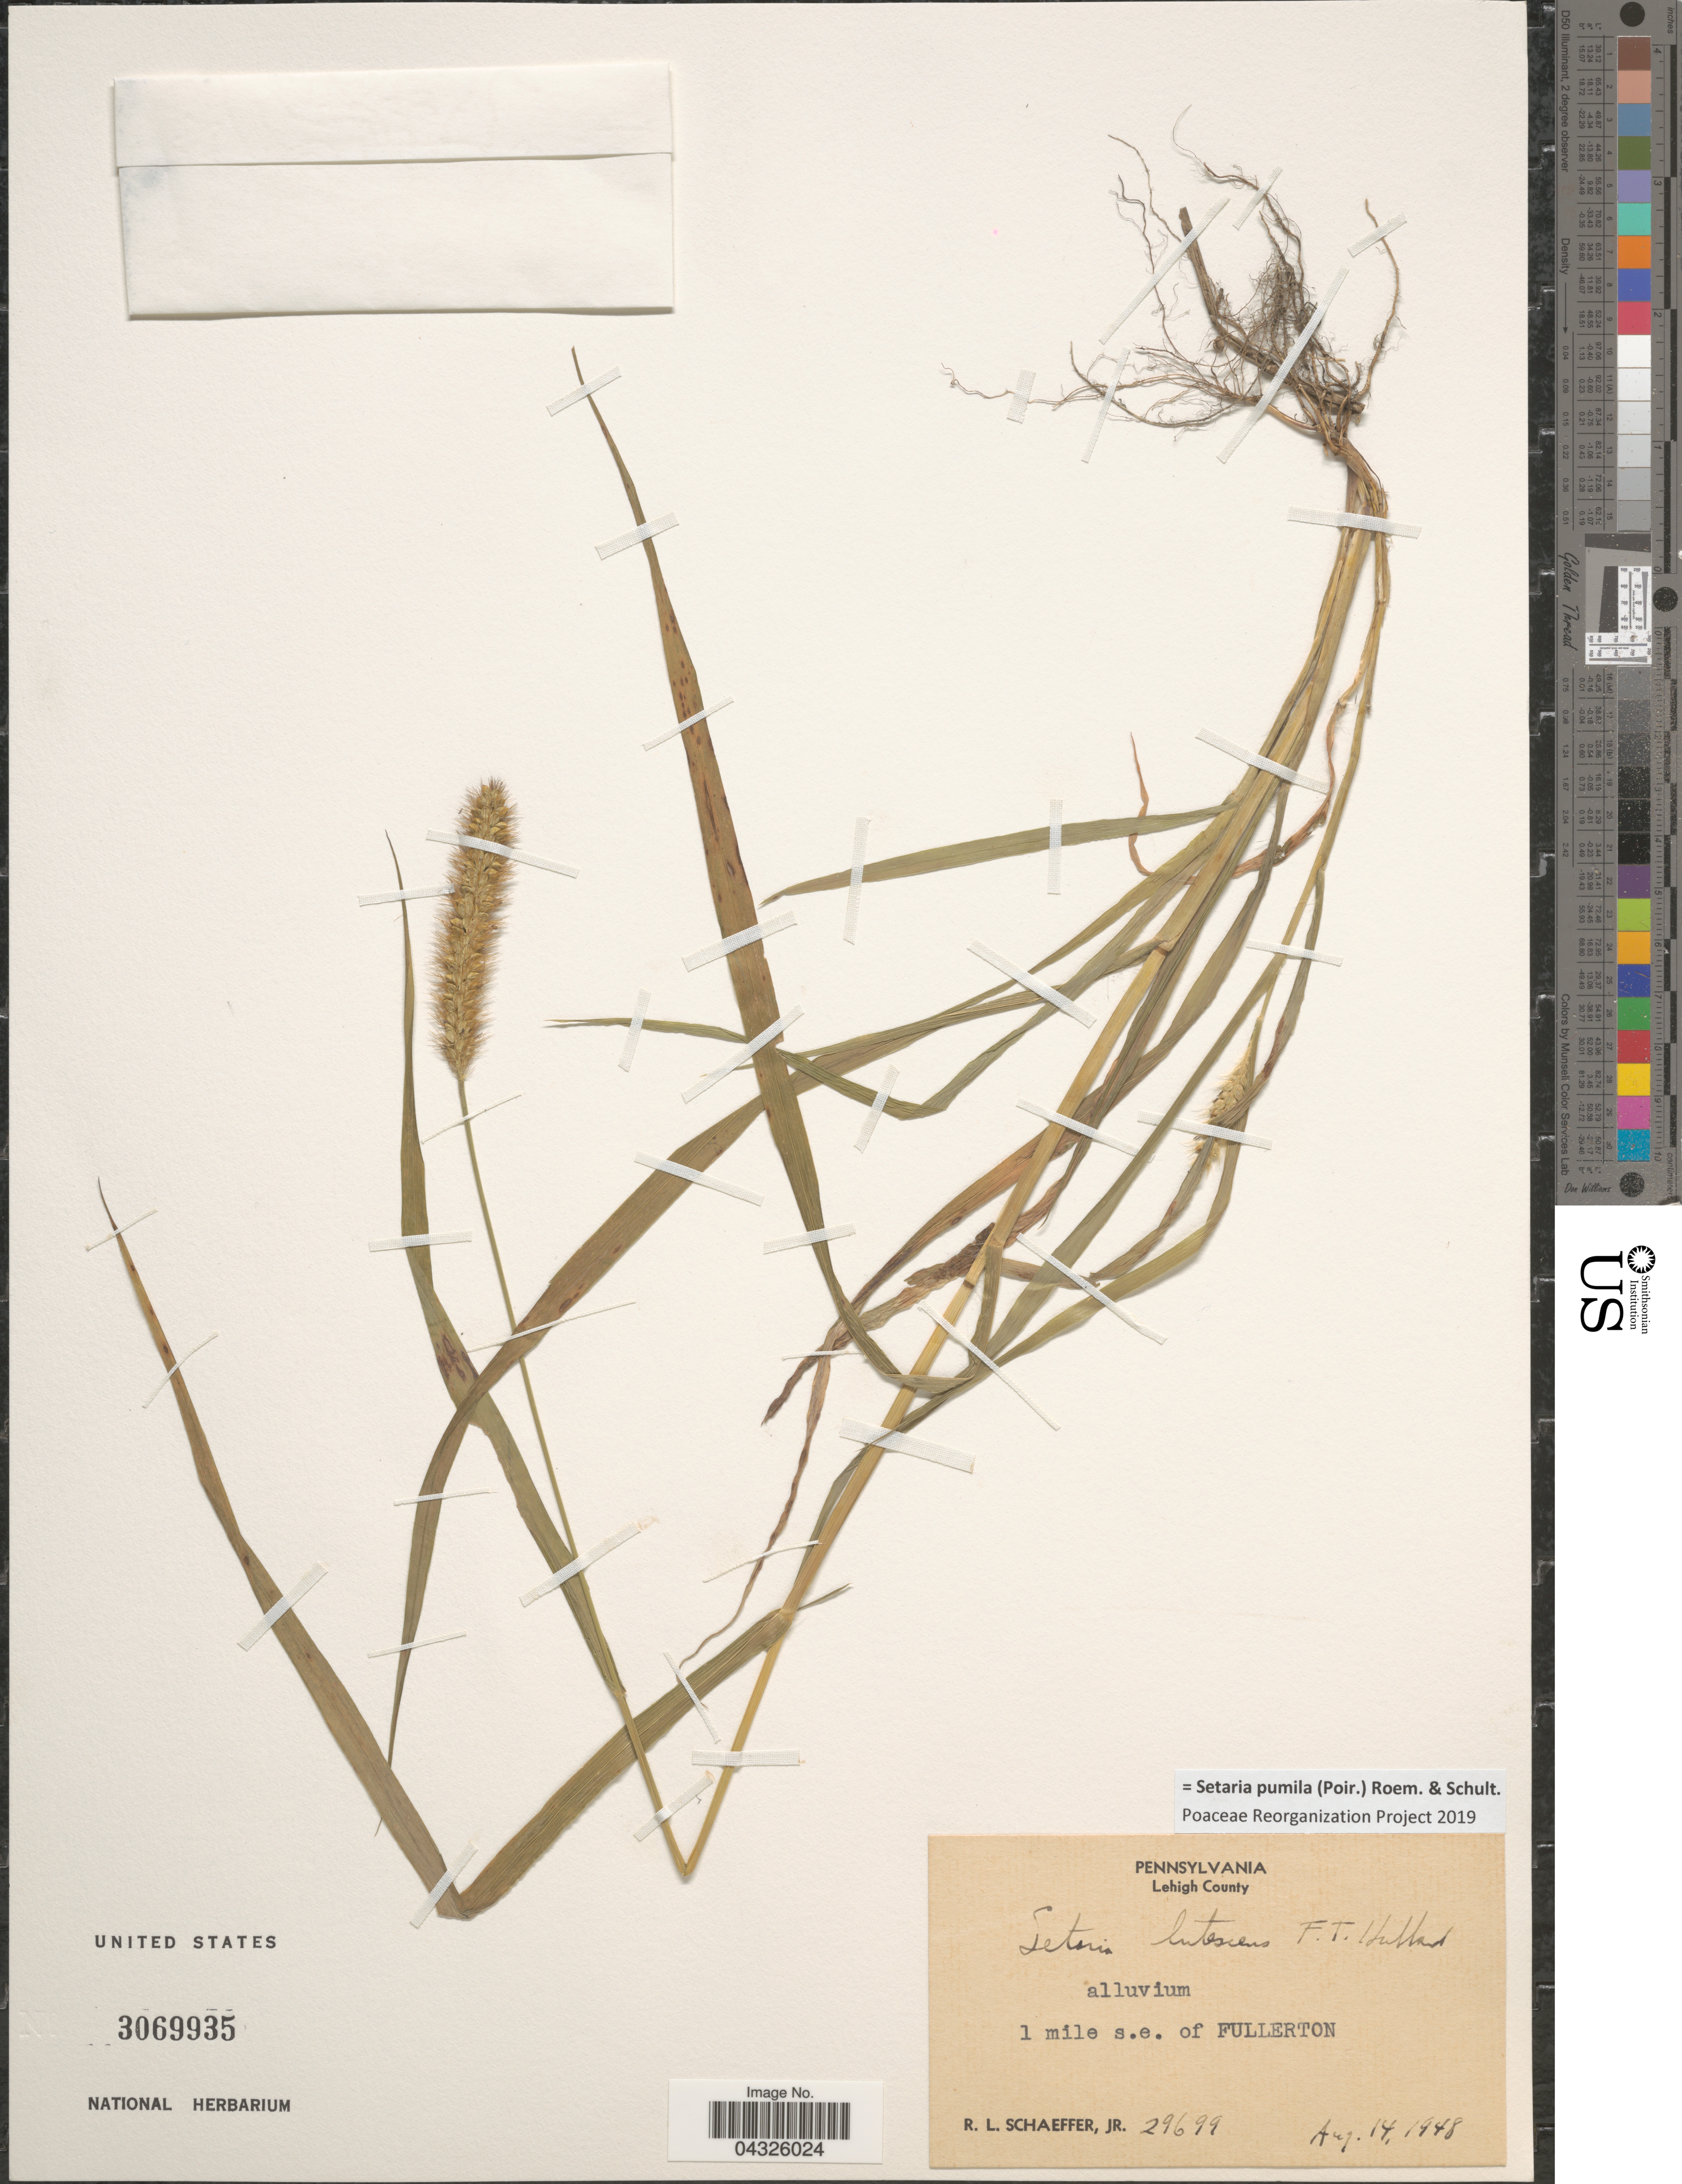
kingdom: Plantae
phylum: Tracheophyta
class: Liliopsida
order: Poales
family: Poaceae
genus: Setaria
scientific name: Setaria pumila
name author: (Poir.) Roem. & Schult.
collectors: R. L. Schaeffer Jr.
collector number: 29699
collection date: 1948-08-14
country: United States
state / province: Pennsylvania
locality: Lehigh County. 1 mile s.e. of Fullerton.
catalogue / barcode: US 3069935